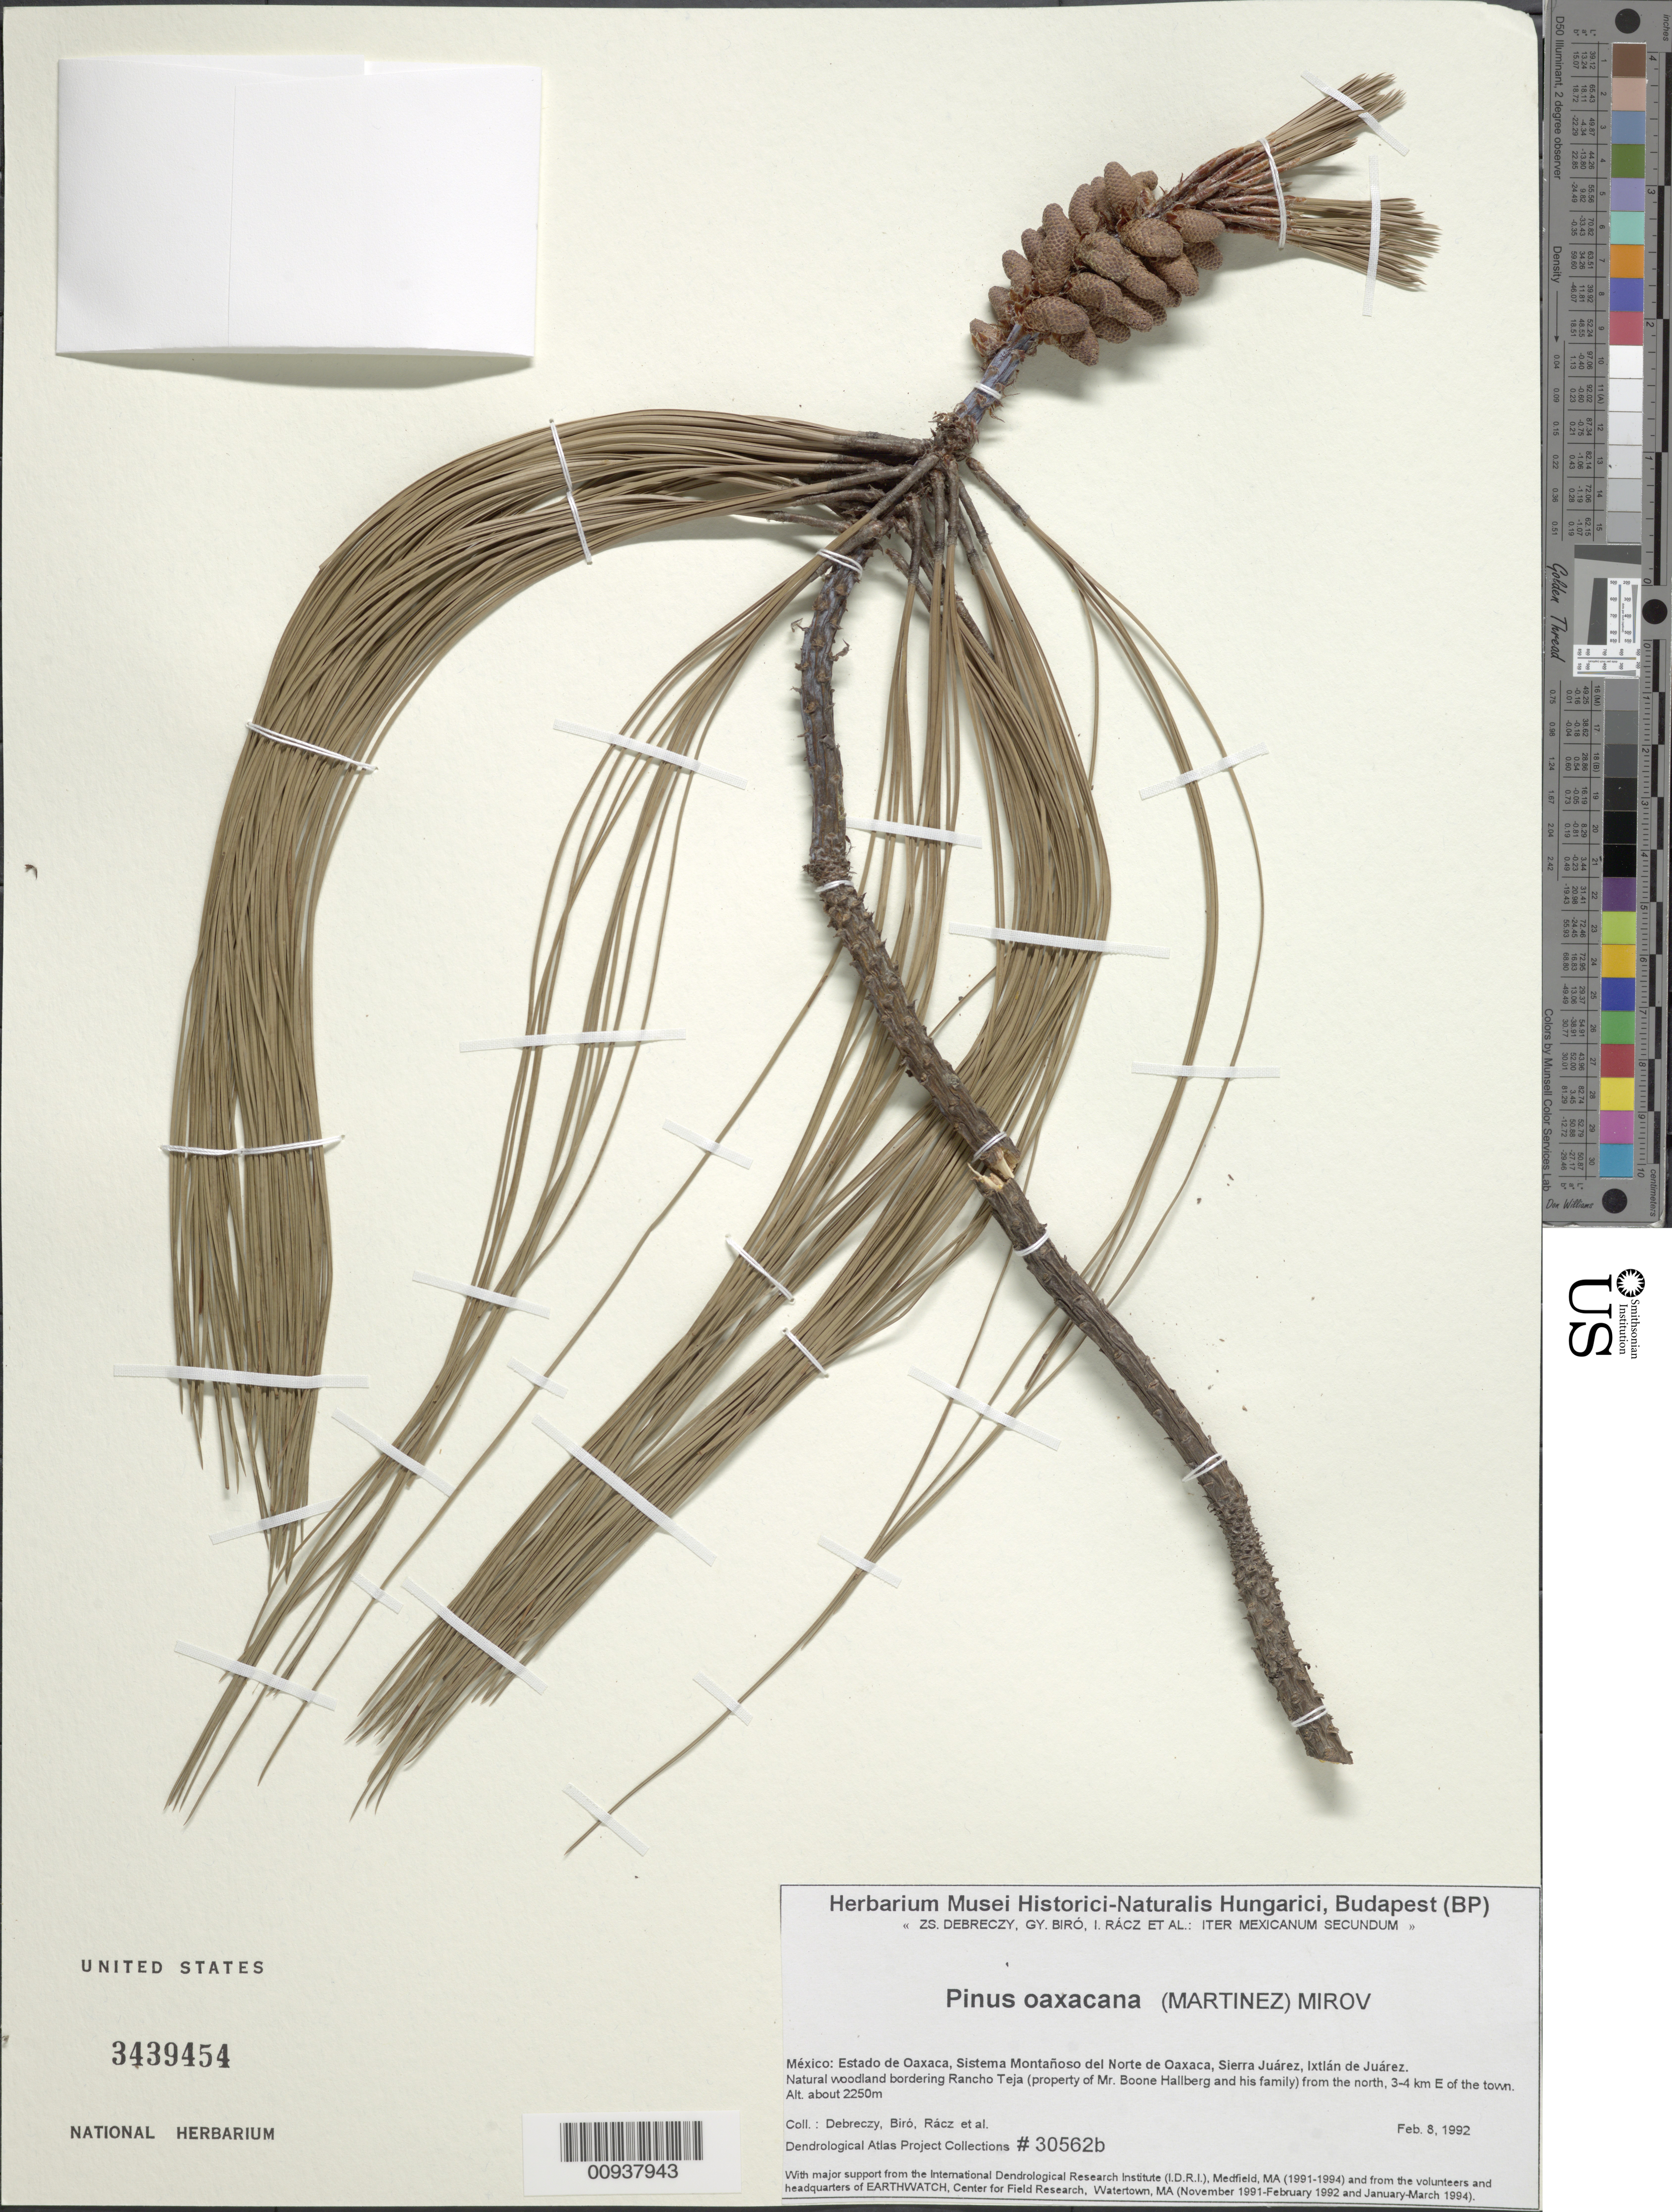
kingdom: Plantae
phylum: Tracheophyta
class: Pinopsida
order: Pinales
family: Pinaceae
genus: Pinus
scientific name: Pinus oaxacana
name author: Mirov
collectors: Z. Debreczy, G. Biro, I. Rácz & et al.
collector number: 30562 b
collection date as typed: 08 Feb 1992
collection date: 1992-02-08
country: Mexico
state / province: Oaxaca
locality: Sistema Montañoso del Norte de Oaxaca, Sierra Juárez, Ixtlán de Juárez. Natural woodland bordering Rancho Teja (property of Mr. Boone Hallberg and his family) from the north, 3-4 km E of the town.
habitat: Natural woodland.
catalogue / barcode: US 3439454